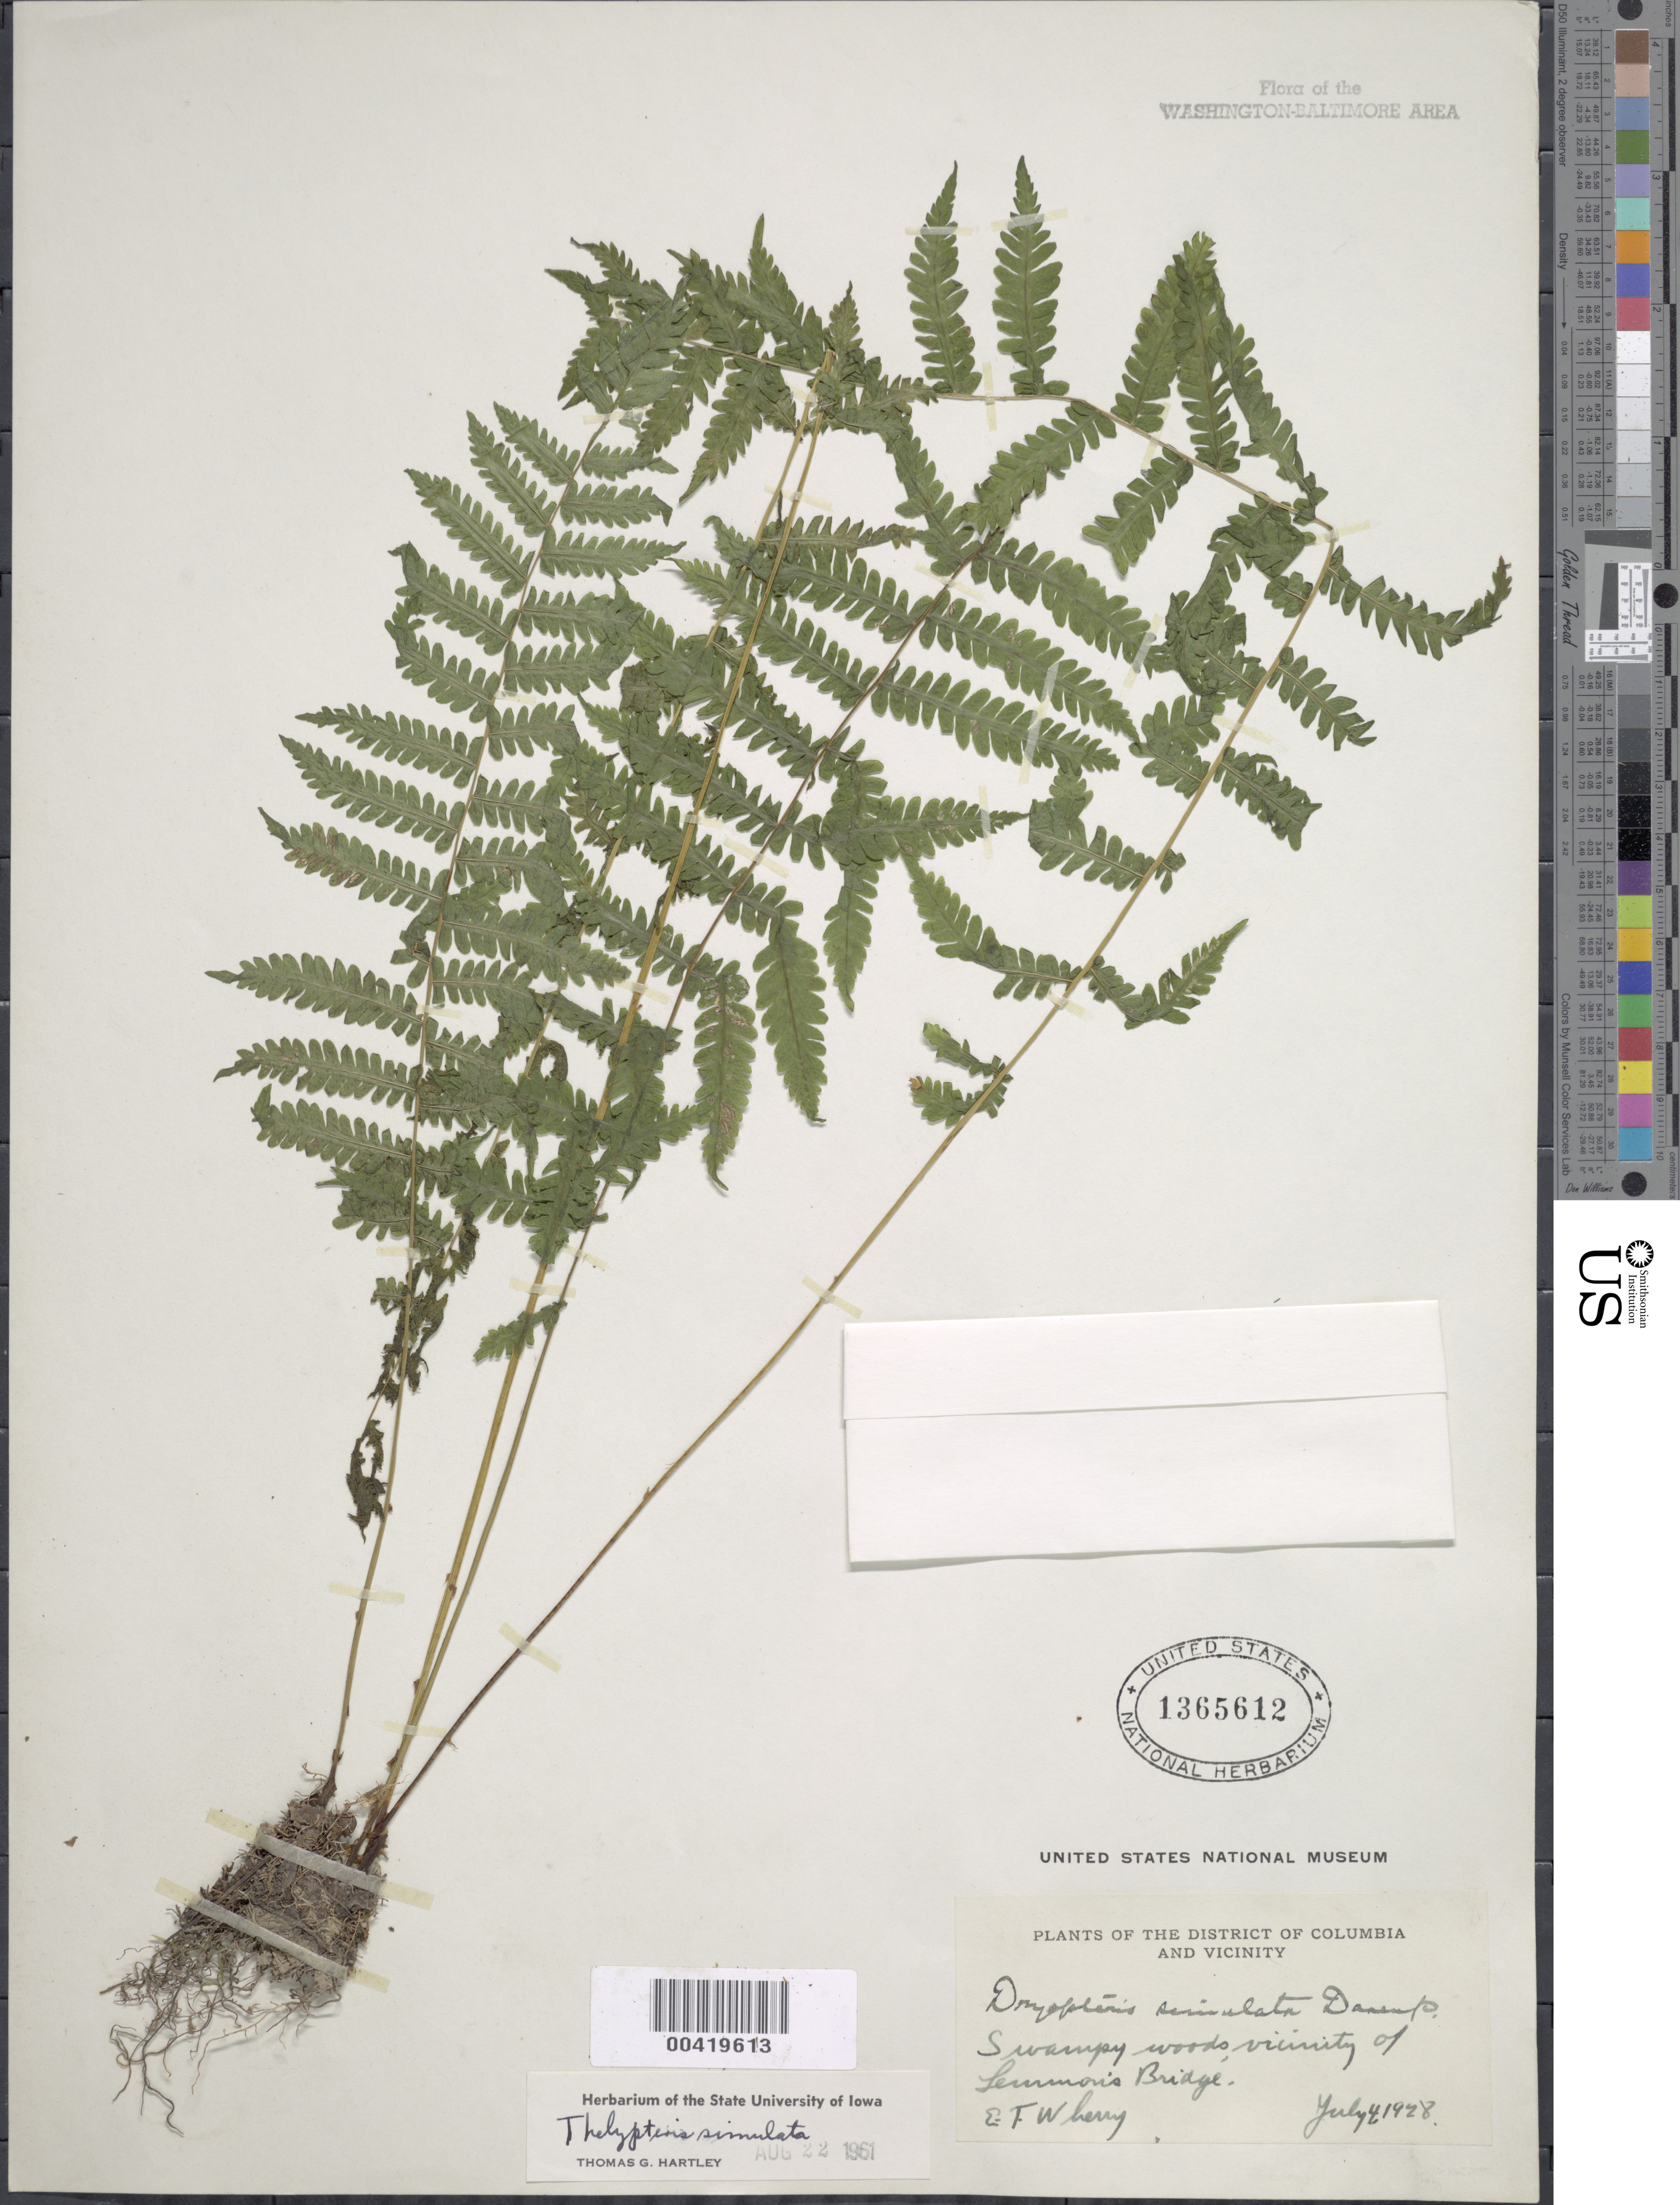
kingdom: Plantae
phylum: Tracheophyta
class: Polypodiopsida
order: Polypodiales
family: Thelypteridaceae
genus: Parathelypteris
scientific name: Parathelypteris simulata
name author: (Davenp.) Holttum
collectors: E. T. Wherry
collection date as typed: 04 Jul 1928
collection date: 1928-07-04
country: United States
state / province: Maryland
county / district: Prince George's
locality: Lemmons Bridge vicinity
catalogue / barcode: US 1365612